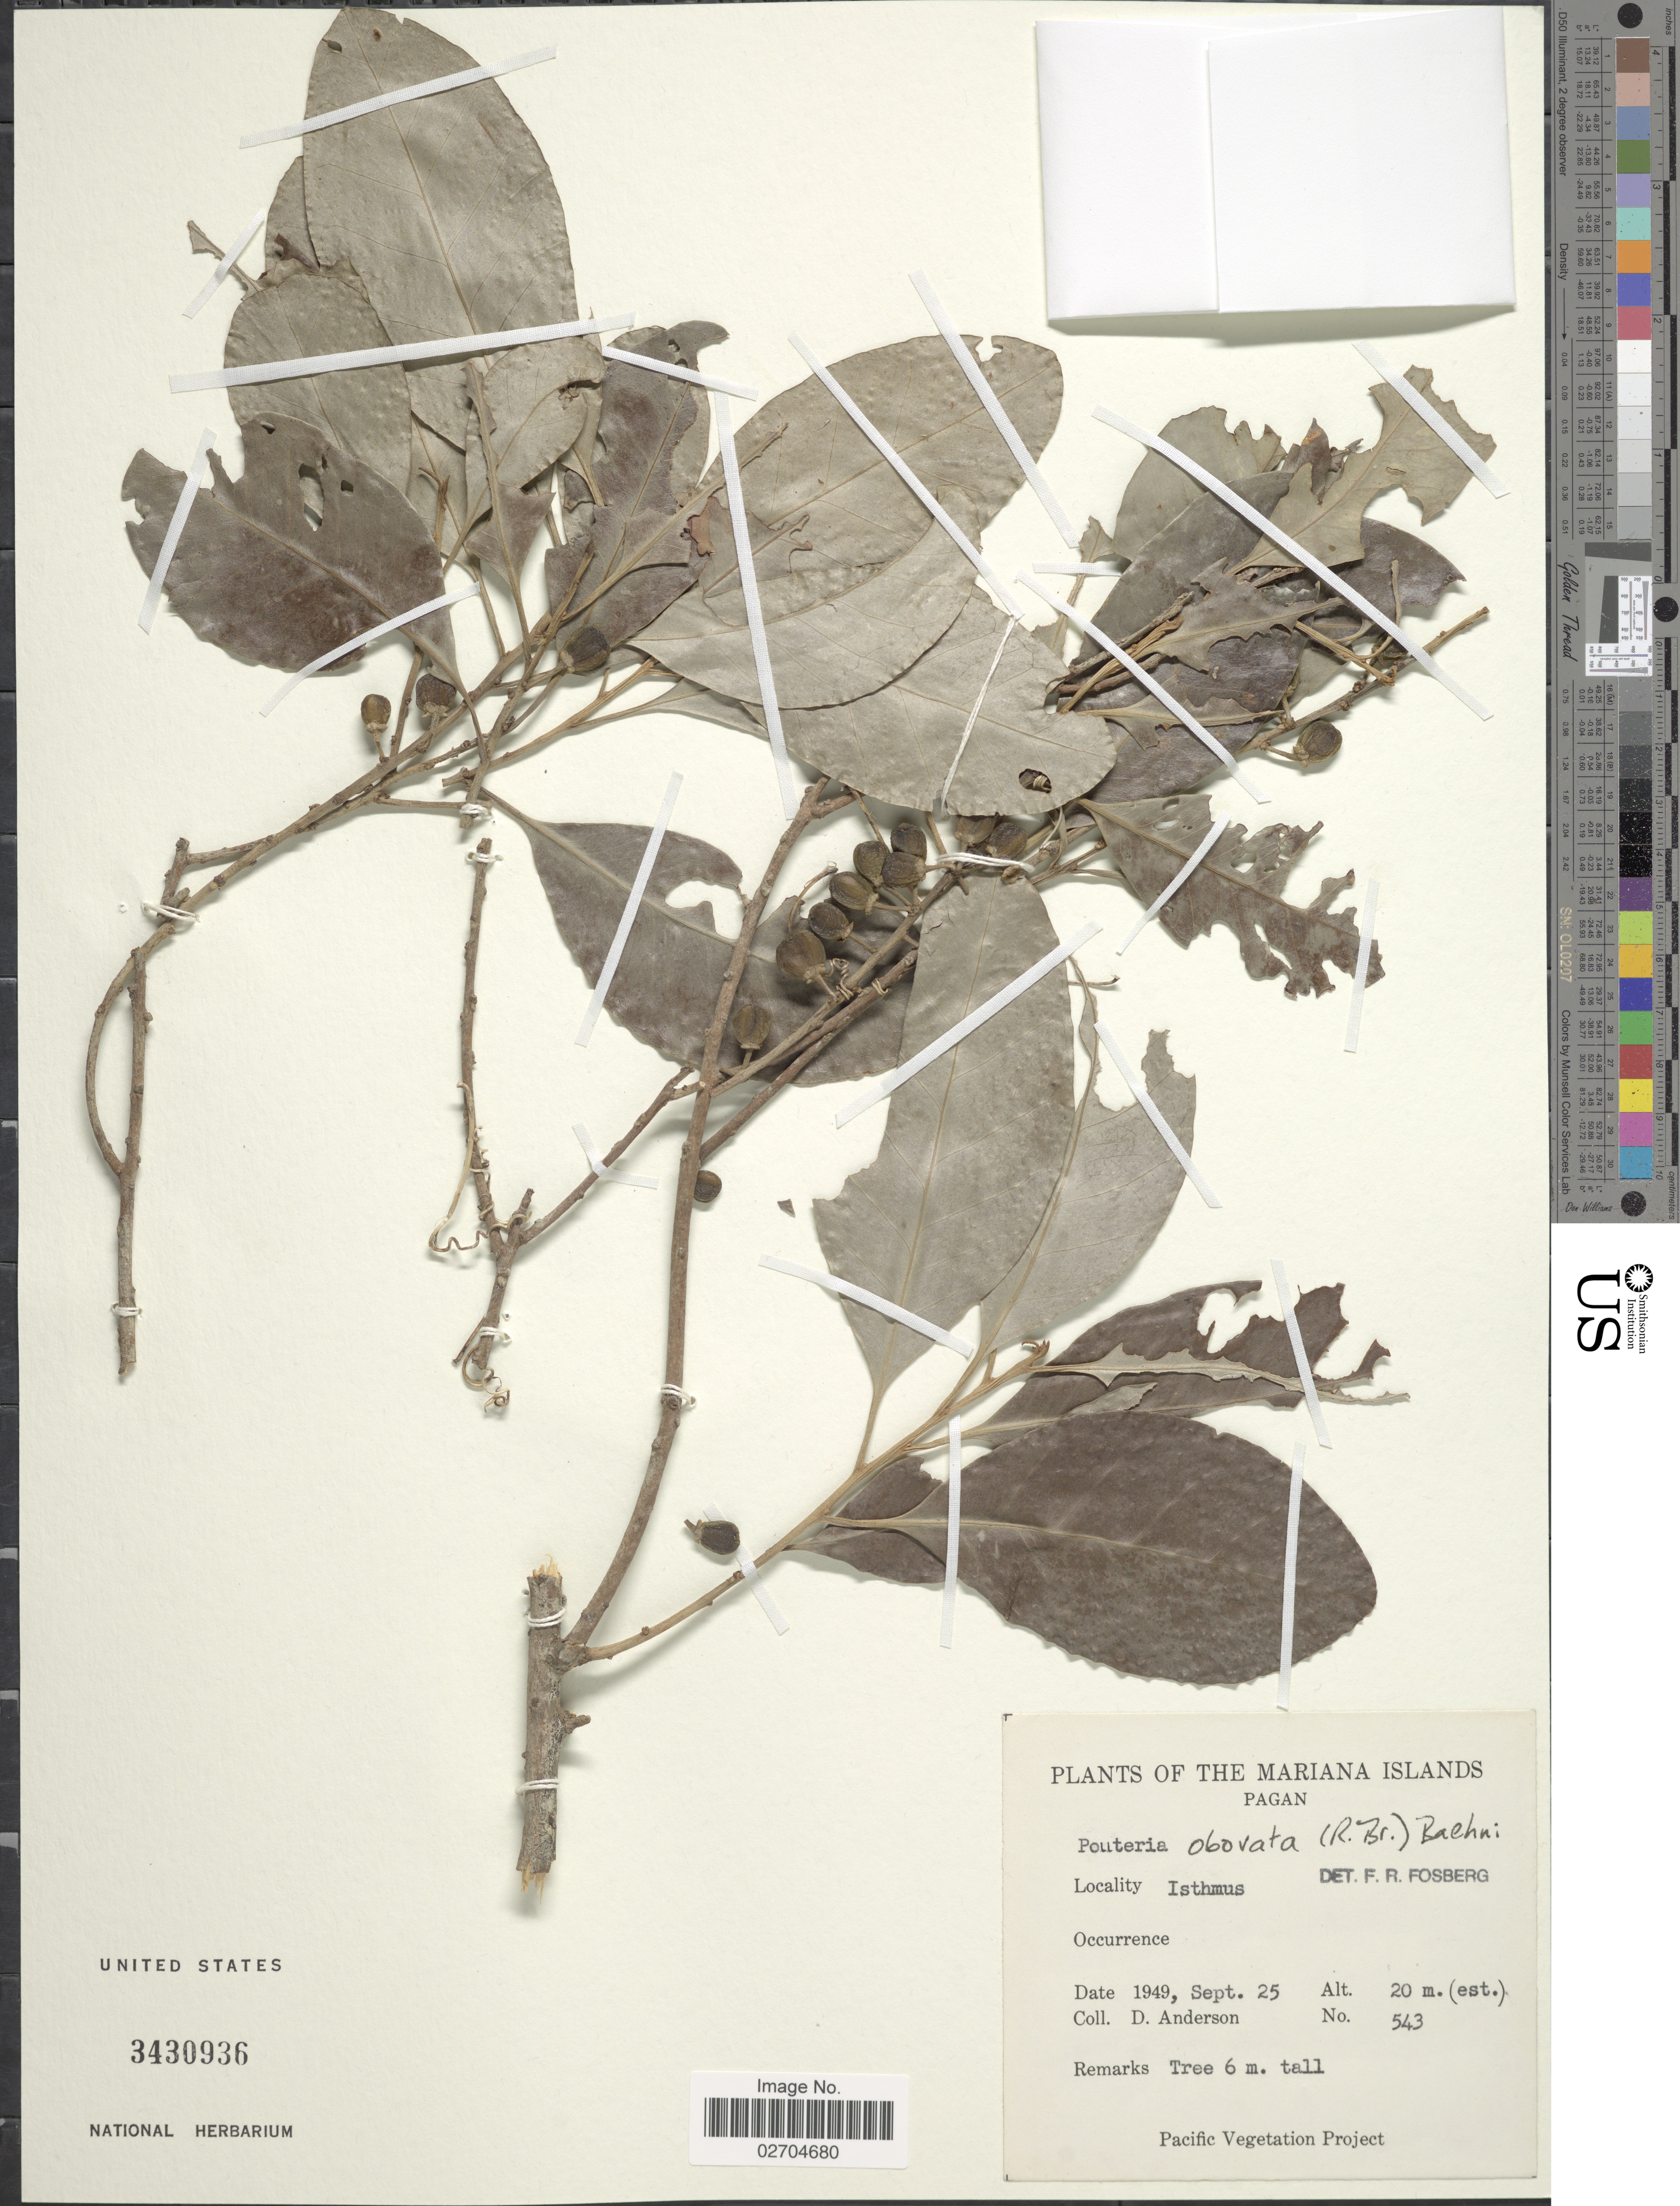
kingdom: Plantae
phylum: Tracheophyta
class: Magnoliopsida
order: Ericales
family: Sapotaceae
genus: Planchonella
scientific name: Planchonella obovata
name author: (R. Br.) Pierre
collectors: D. Anderson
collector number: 543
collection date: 1949-09-25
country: Northern Mariana Islands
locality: Mariana Islands. Pagan. Isthmus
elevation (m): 20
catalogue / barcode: US 3430936